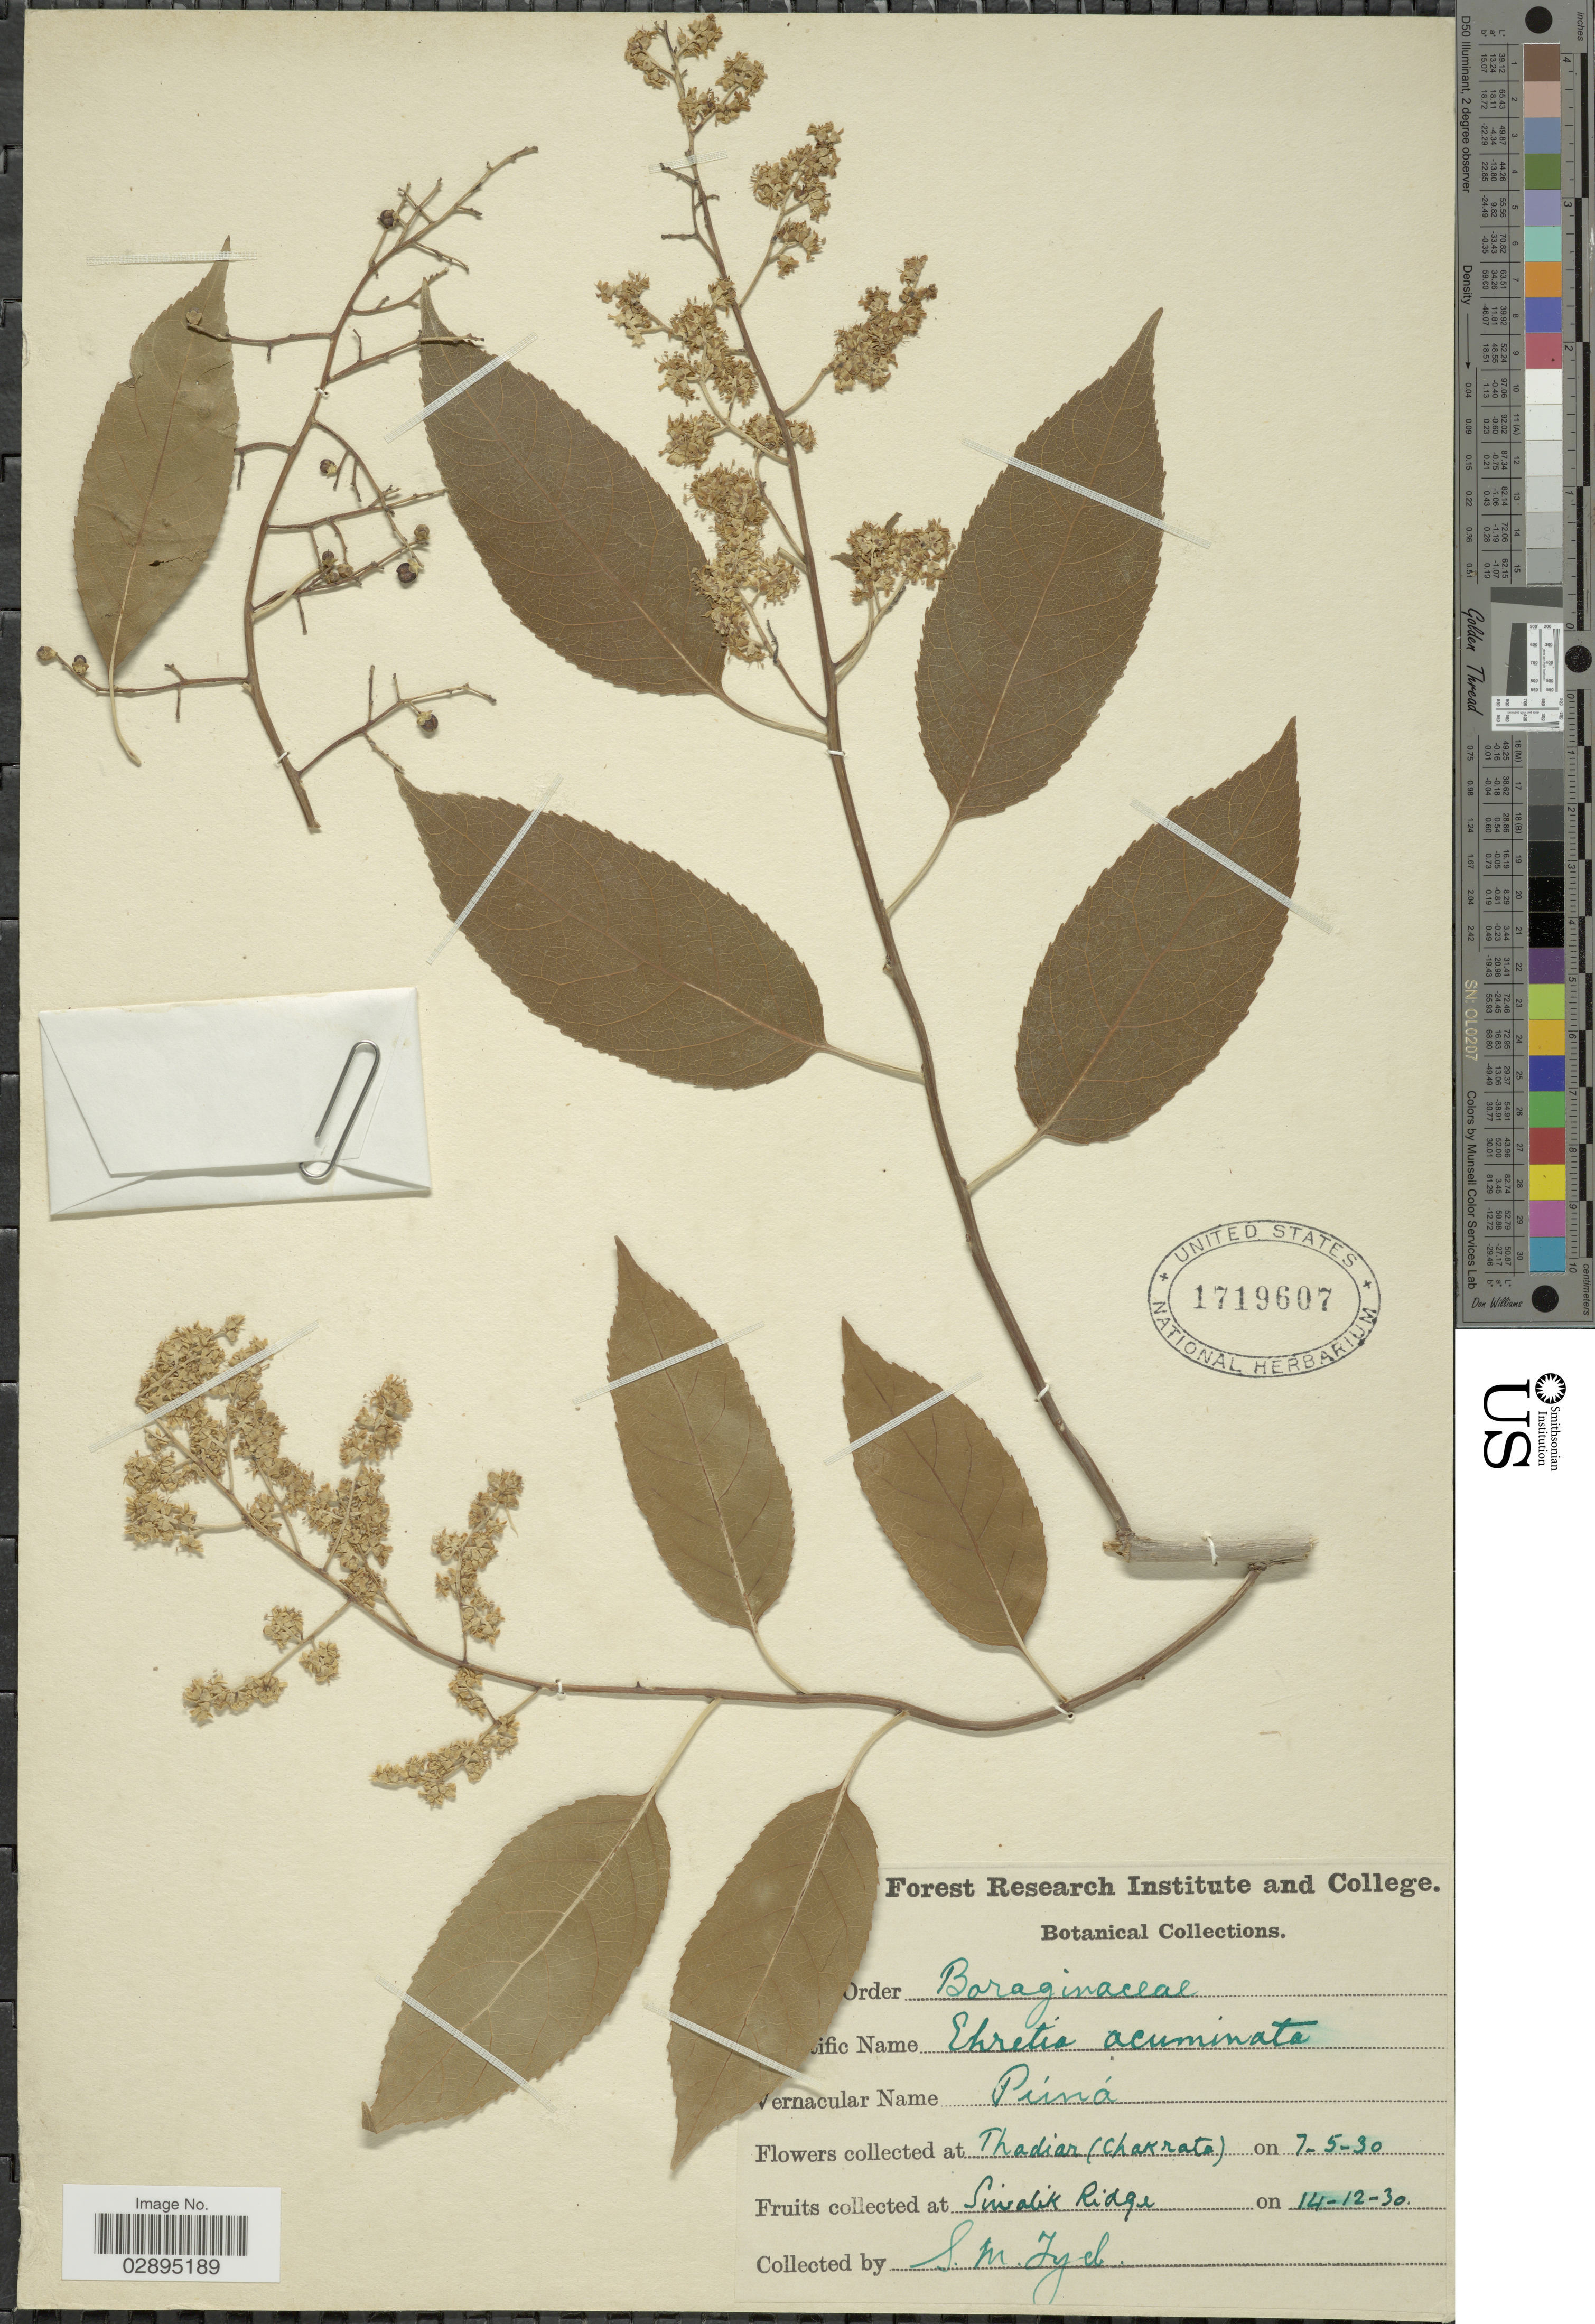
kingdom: Plantae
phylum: Tracheophyta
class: Magnoliopsida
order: Boraginales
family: Ehretiaceae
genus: Ehretia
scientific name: Ehretia acuminata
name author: R. Br.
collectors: S. Jyel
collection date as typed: Transcribed d/m/y: 7/5/30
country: India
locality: Thadiar (Chakrata).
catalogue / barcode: US 1719607